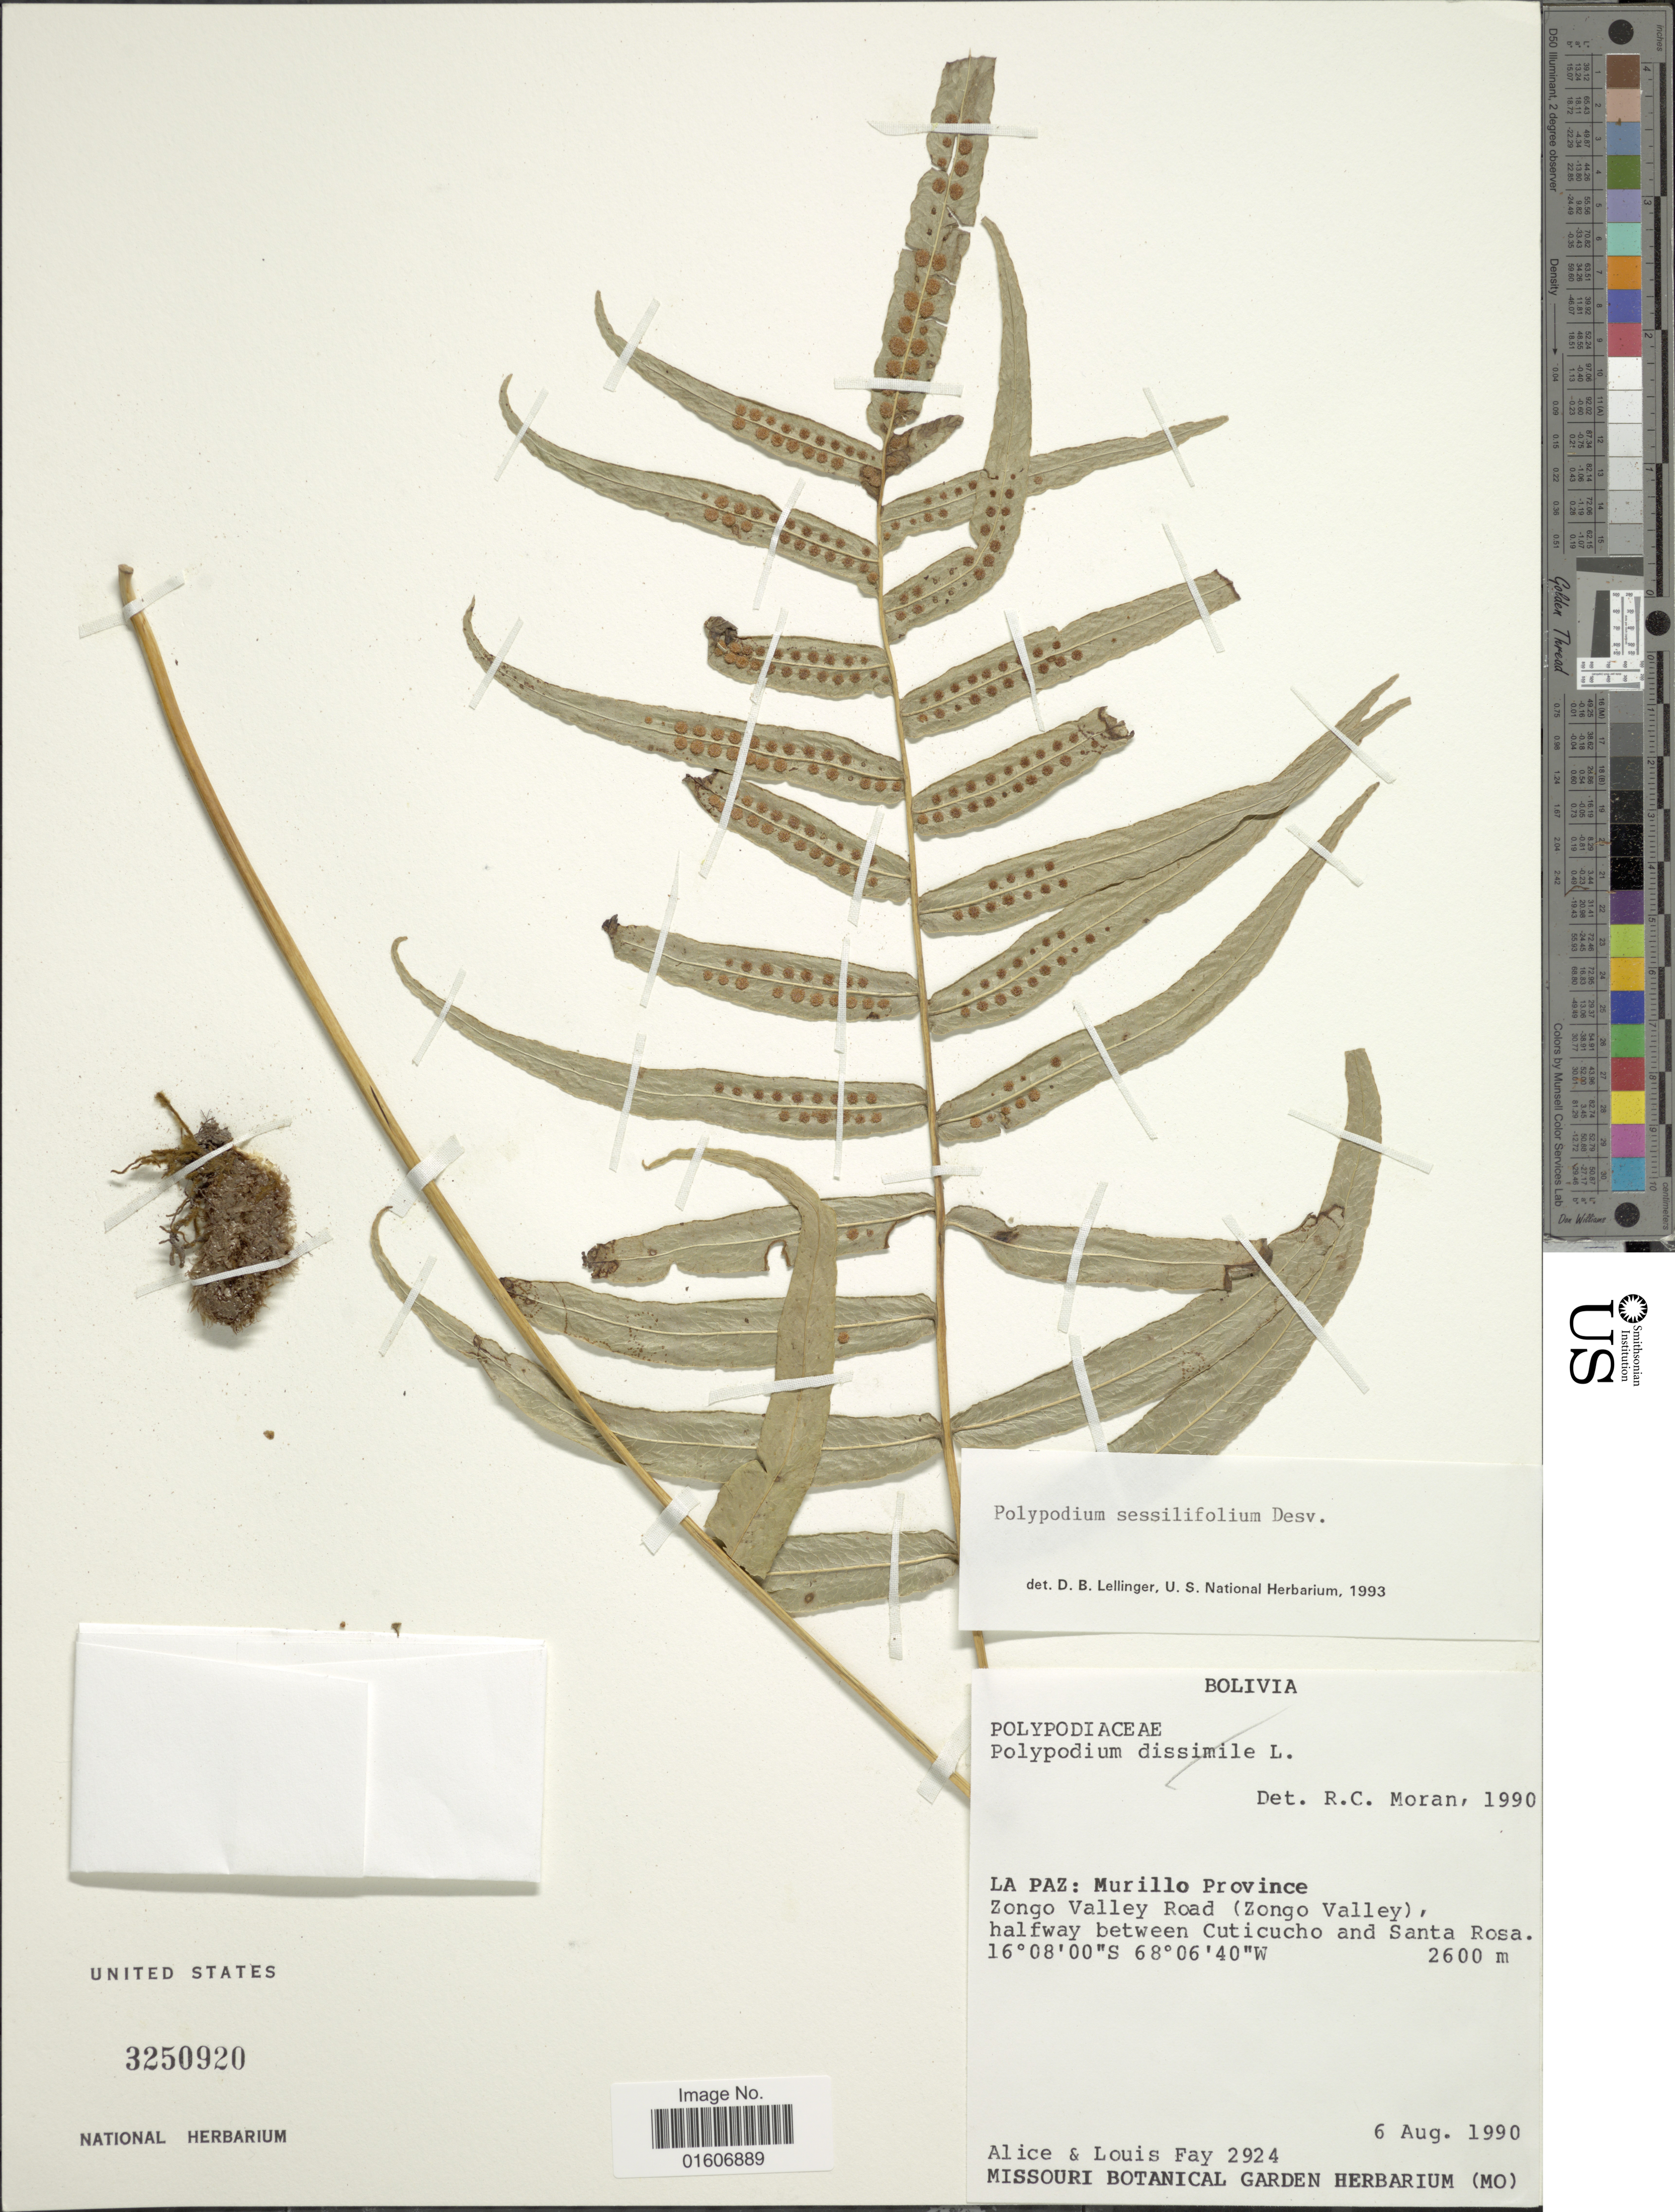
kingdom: Plantae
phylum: Tracheophyta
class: Polypodiopsida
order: Polypodiales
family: Polypodiaceae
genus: Serpocaulon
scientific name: Serpocaulon sessilifolium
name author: (Desv.) A.R. Sm.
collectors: A. Fay & L. Fay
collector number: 2924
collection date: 1990-08-06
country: Bolivia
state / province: La Paz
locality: Murillo Province Zongo Valley Road (Zongo Valley), halfway between Cuticucho and Santa Rosa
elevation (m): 2600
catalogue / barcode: US 3250920